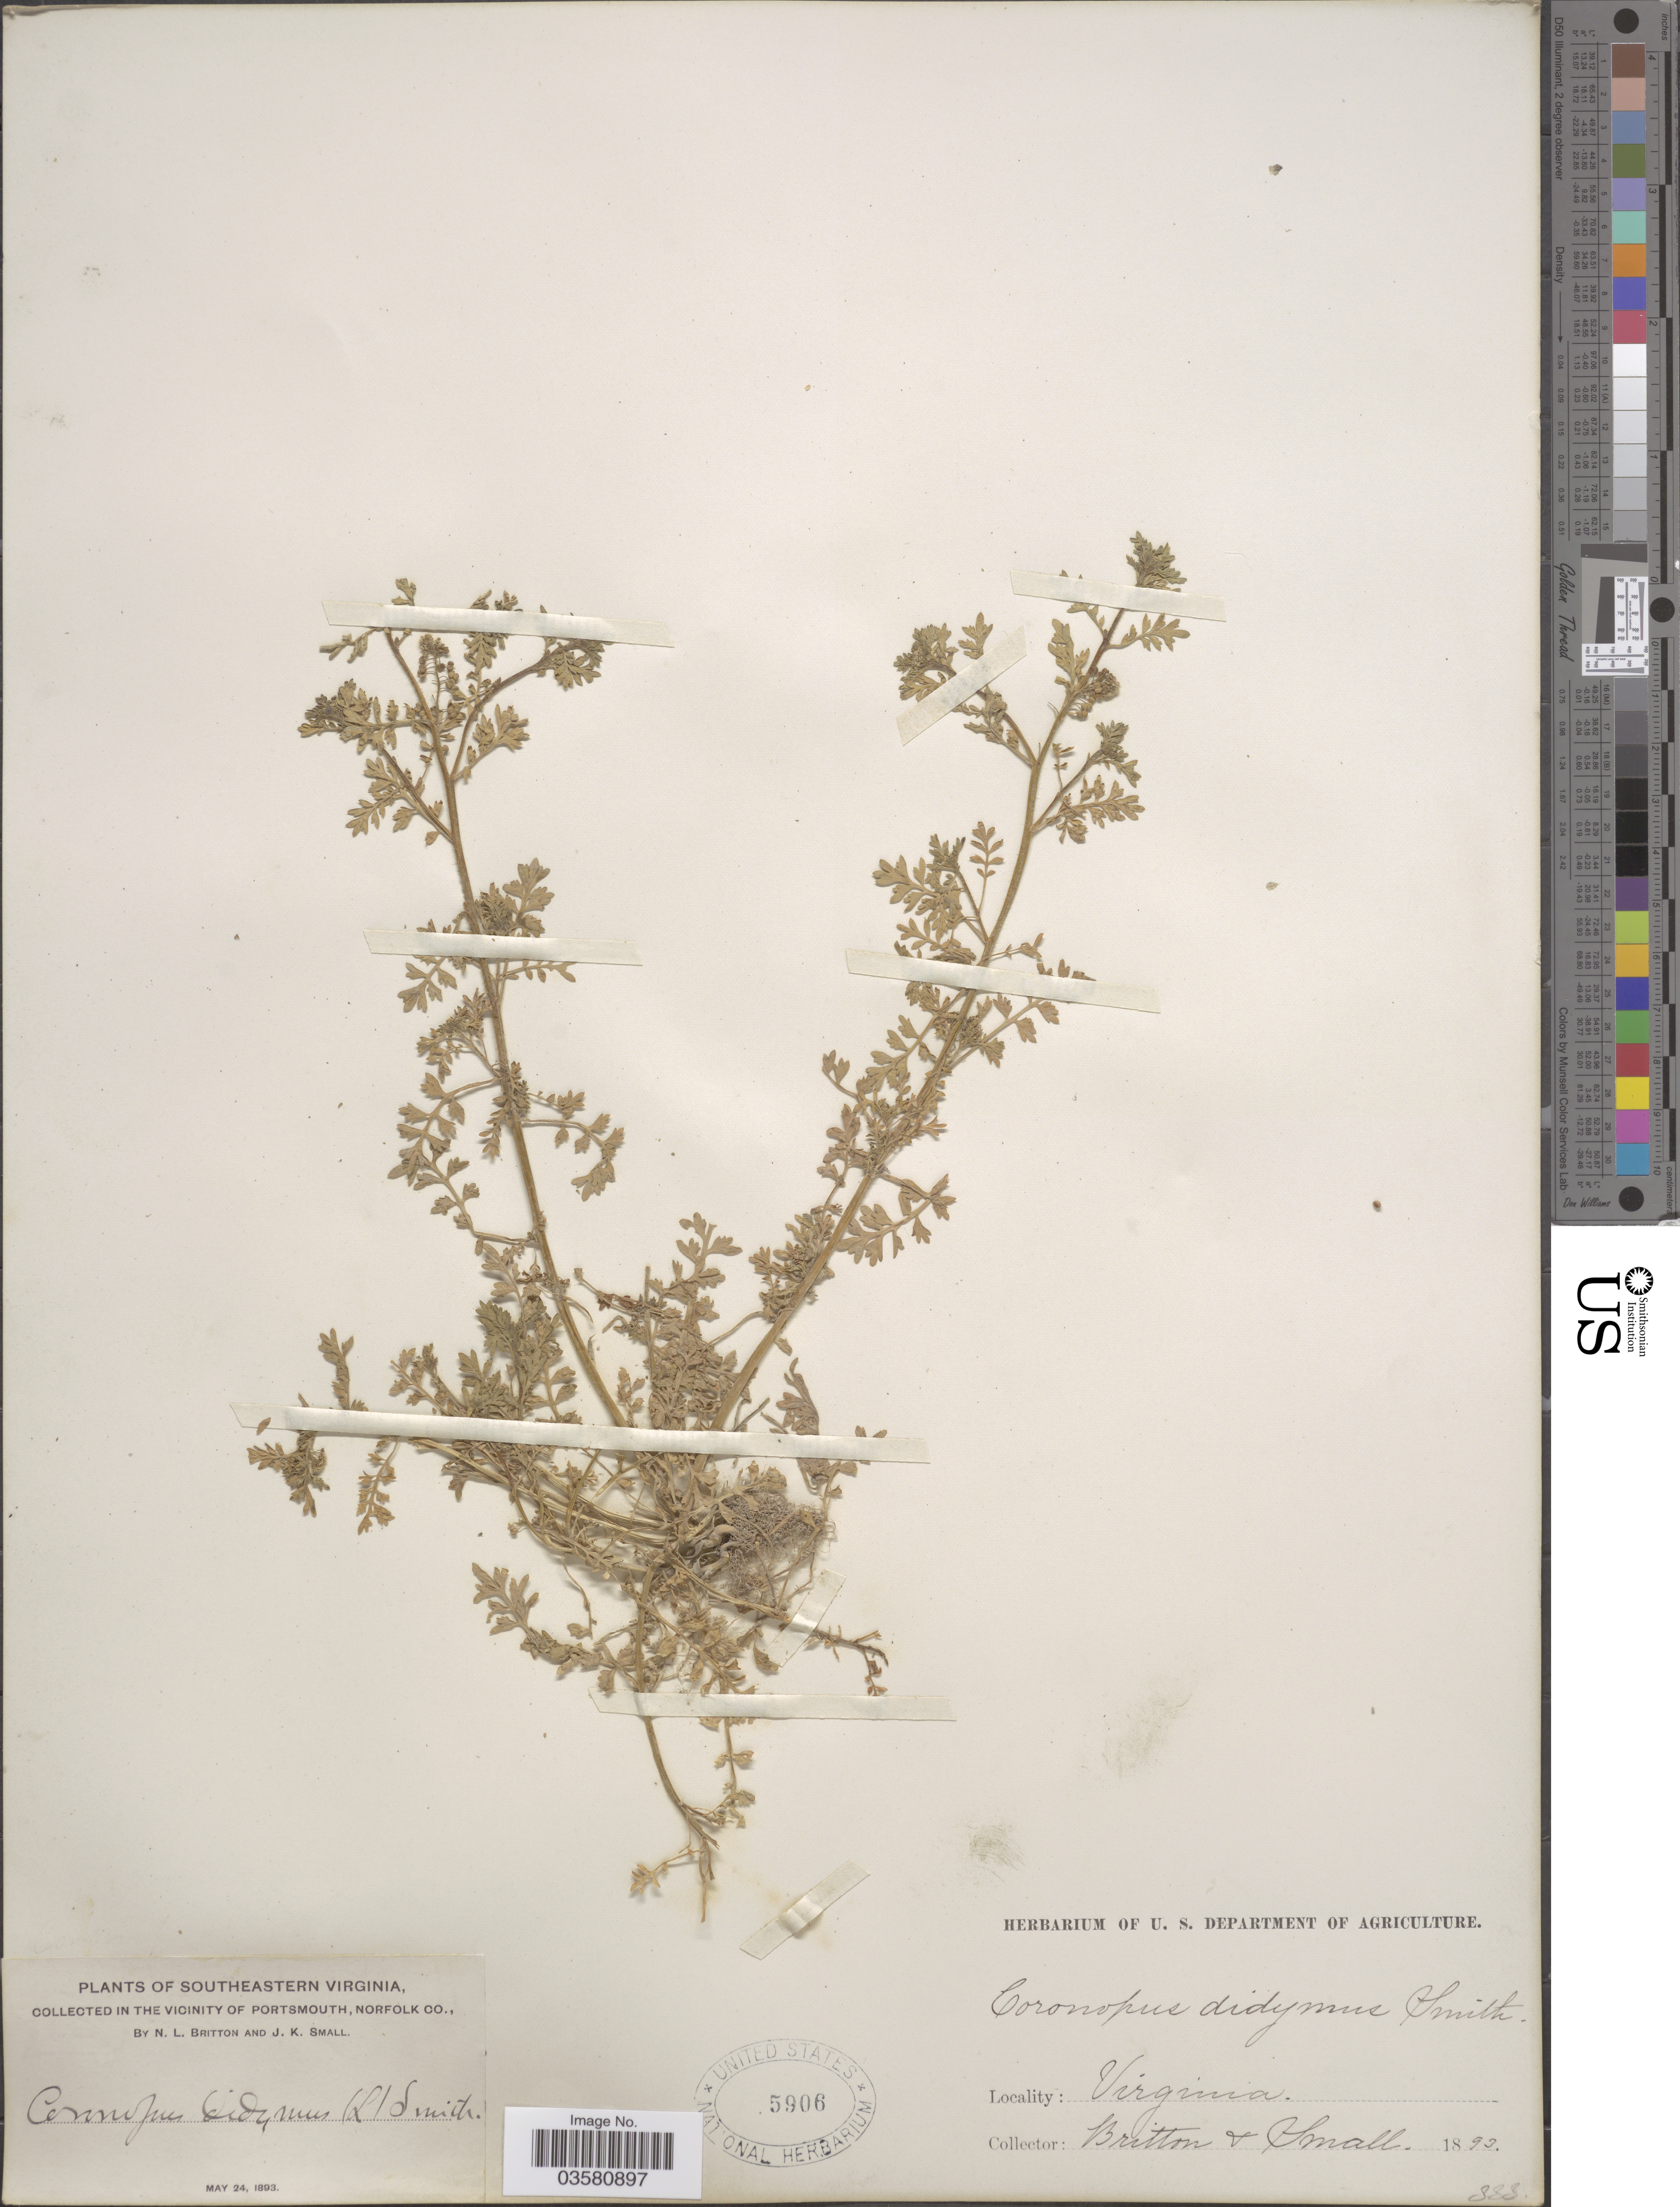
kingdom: Plantae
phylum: Tracheophyta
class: Magnoliopsida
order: Brassicales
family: Brassicaceae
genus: Lepidium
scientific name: Lepidium didymum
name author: L.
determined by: Strong, M. T., (US), Smithsonian Institution - National Museum of Natural History (UNITED STATES)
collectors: N. Britton & J. K. Small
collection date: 1893-05-24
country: United States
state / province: Virginia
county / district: City of Portsmouth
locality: Southeastern Virginia. In the vicinity of Portsmouth, Norfolk Co.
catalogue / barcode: US 5906